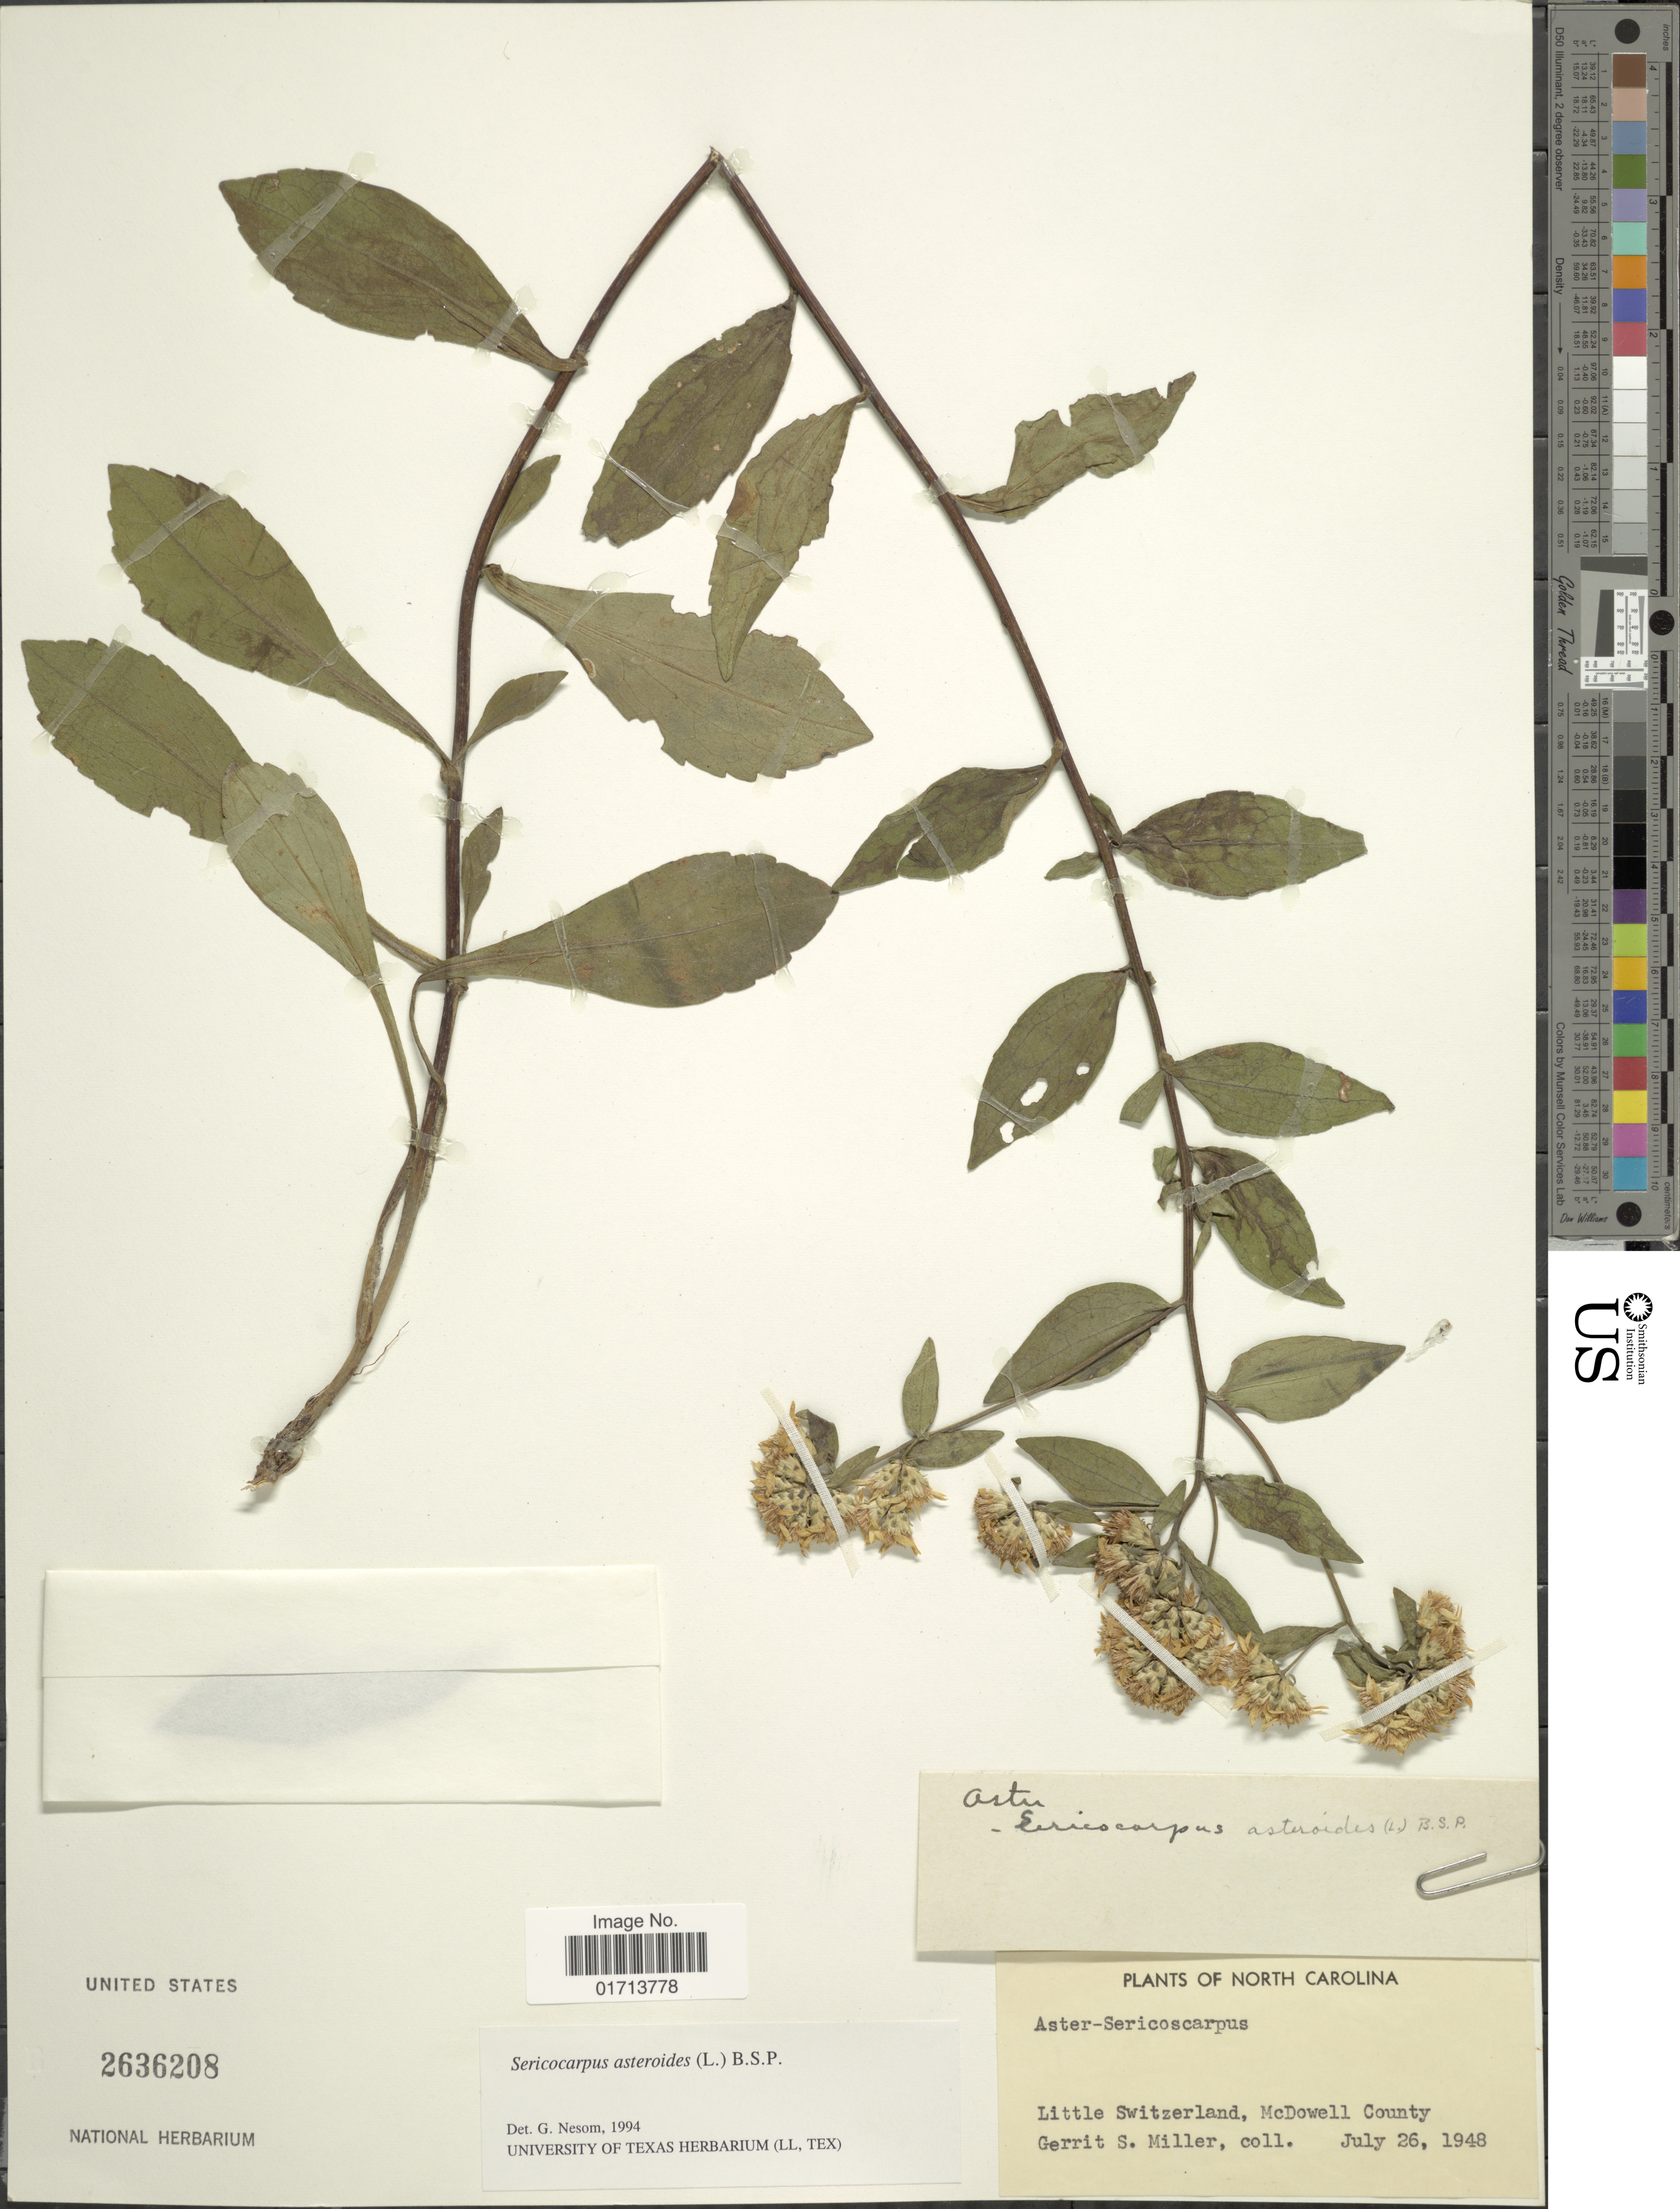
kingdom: Plantae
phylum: Tracheophyta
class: Magnoliopsida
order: Asterales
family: Asteraceae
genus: Sericocarpus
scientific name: Sericocarpus asteroides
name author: (L.) Britton, Stearns & Poggenb.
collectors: G. S. Miller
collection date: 1948-07-26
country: United States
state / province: North Carolina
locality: Little Switzerland, McDowell County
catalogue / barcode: US 2636208